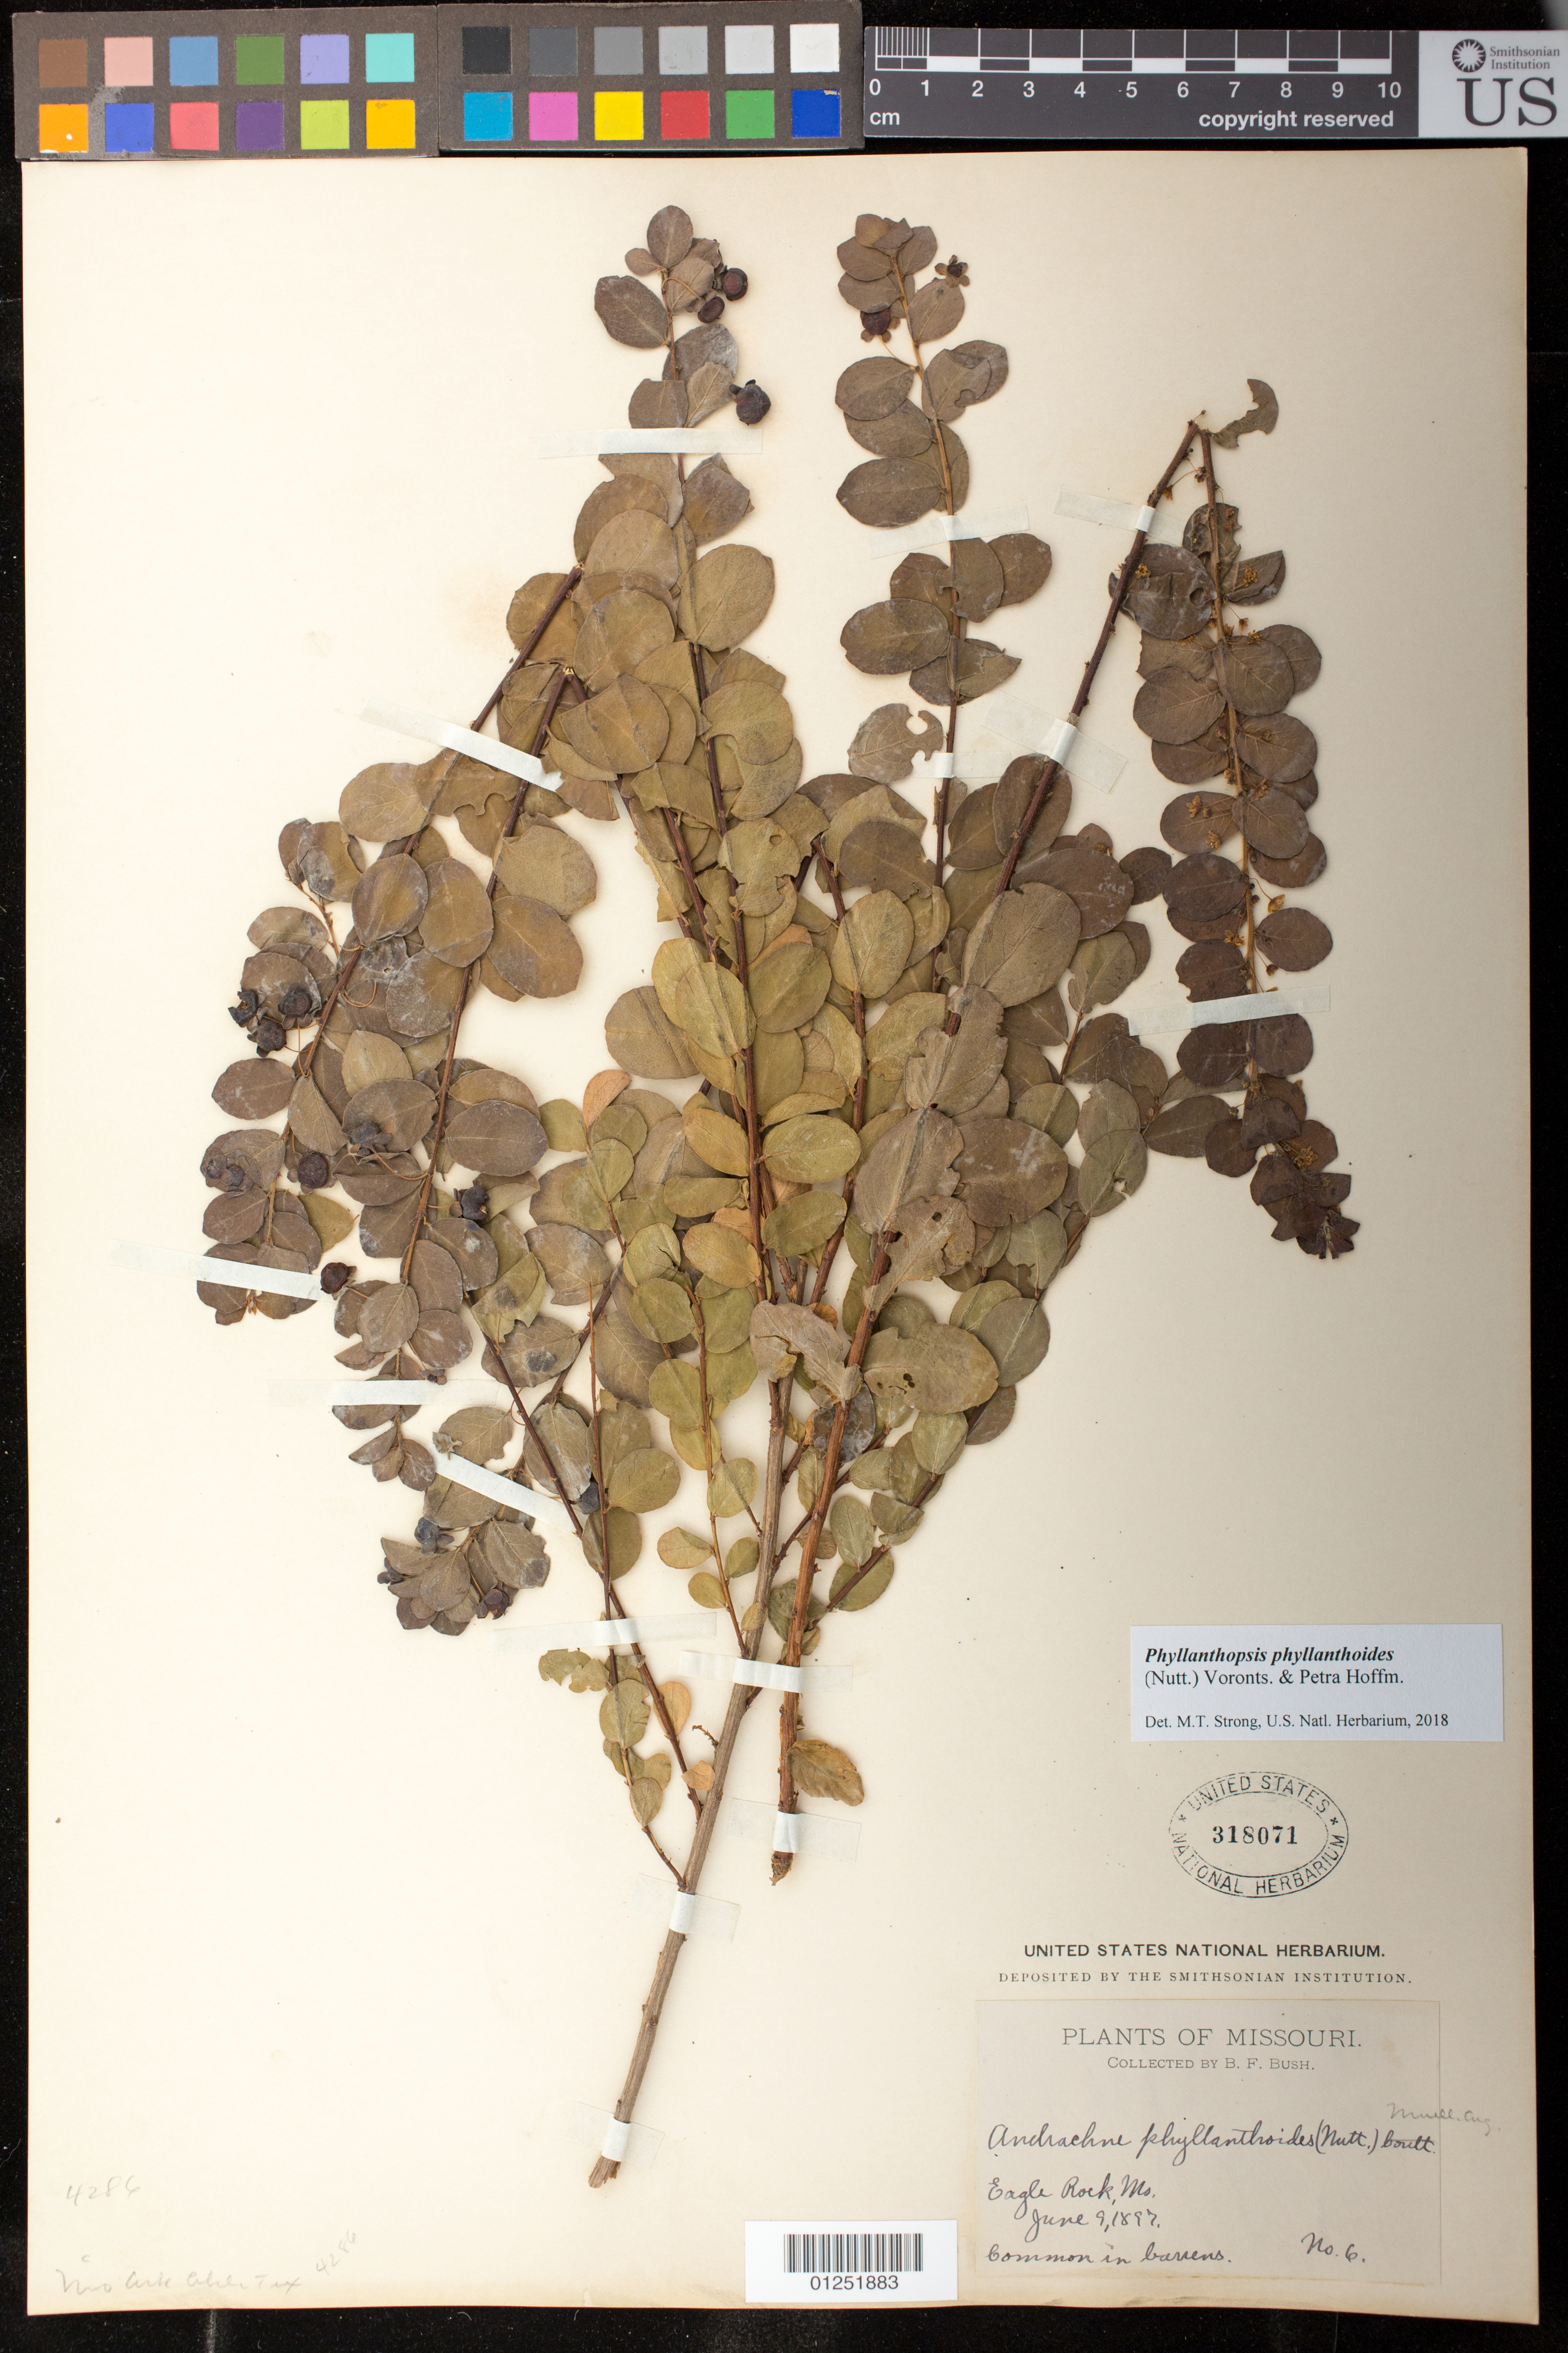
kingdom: Plantae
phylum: Tracheophyta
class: Magnoliopsida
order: Malpighiales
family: Phyllanthaceae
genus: Phyllanthopsis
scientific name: Phyllanthopsis phyllanthoides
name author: (Nutt.) Voronts. & Petra Hoffm.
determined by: Strong, M. T., (US), Smithsonian Institution - National Museum of Natural History (UNITED STATES)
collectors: B. F. Bush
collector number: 6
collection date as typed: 9 Jun 1897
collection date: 1897-06-09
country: United States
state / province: Missouri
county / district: Eagle Rock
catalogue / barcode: US 318071